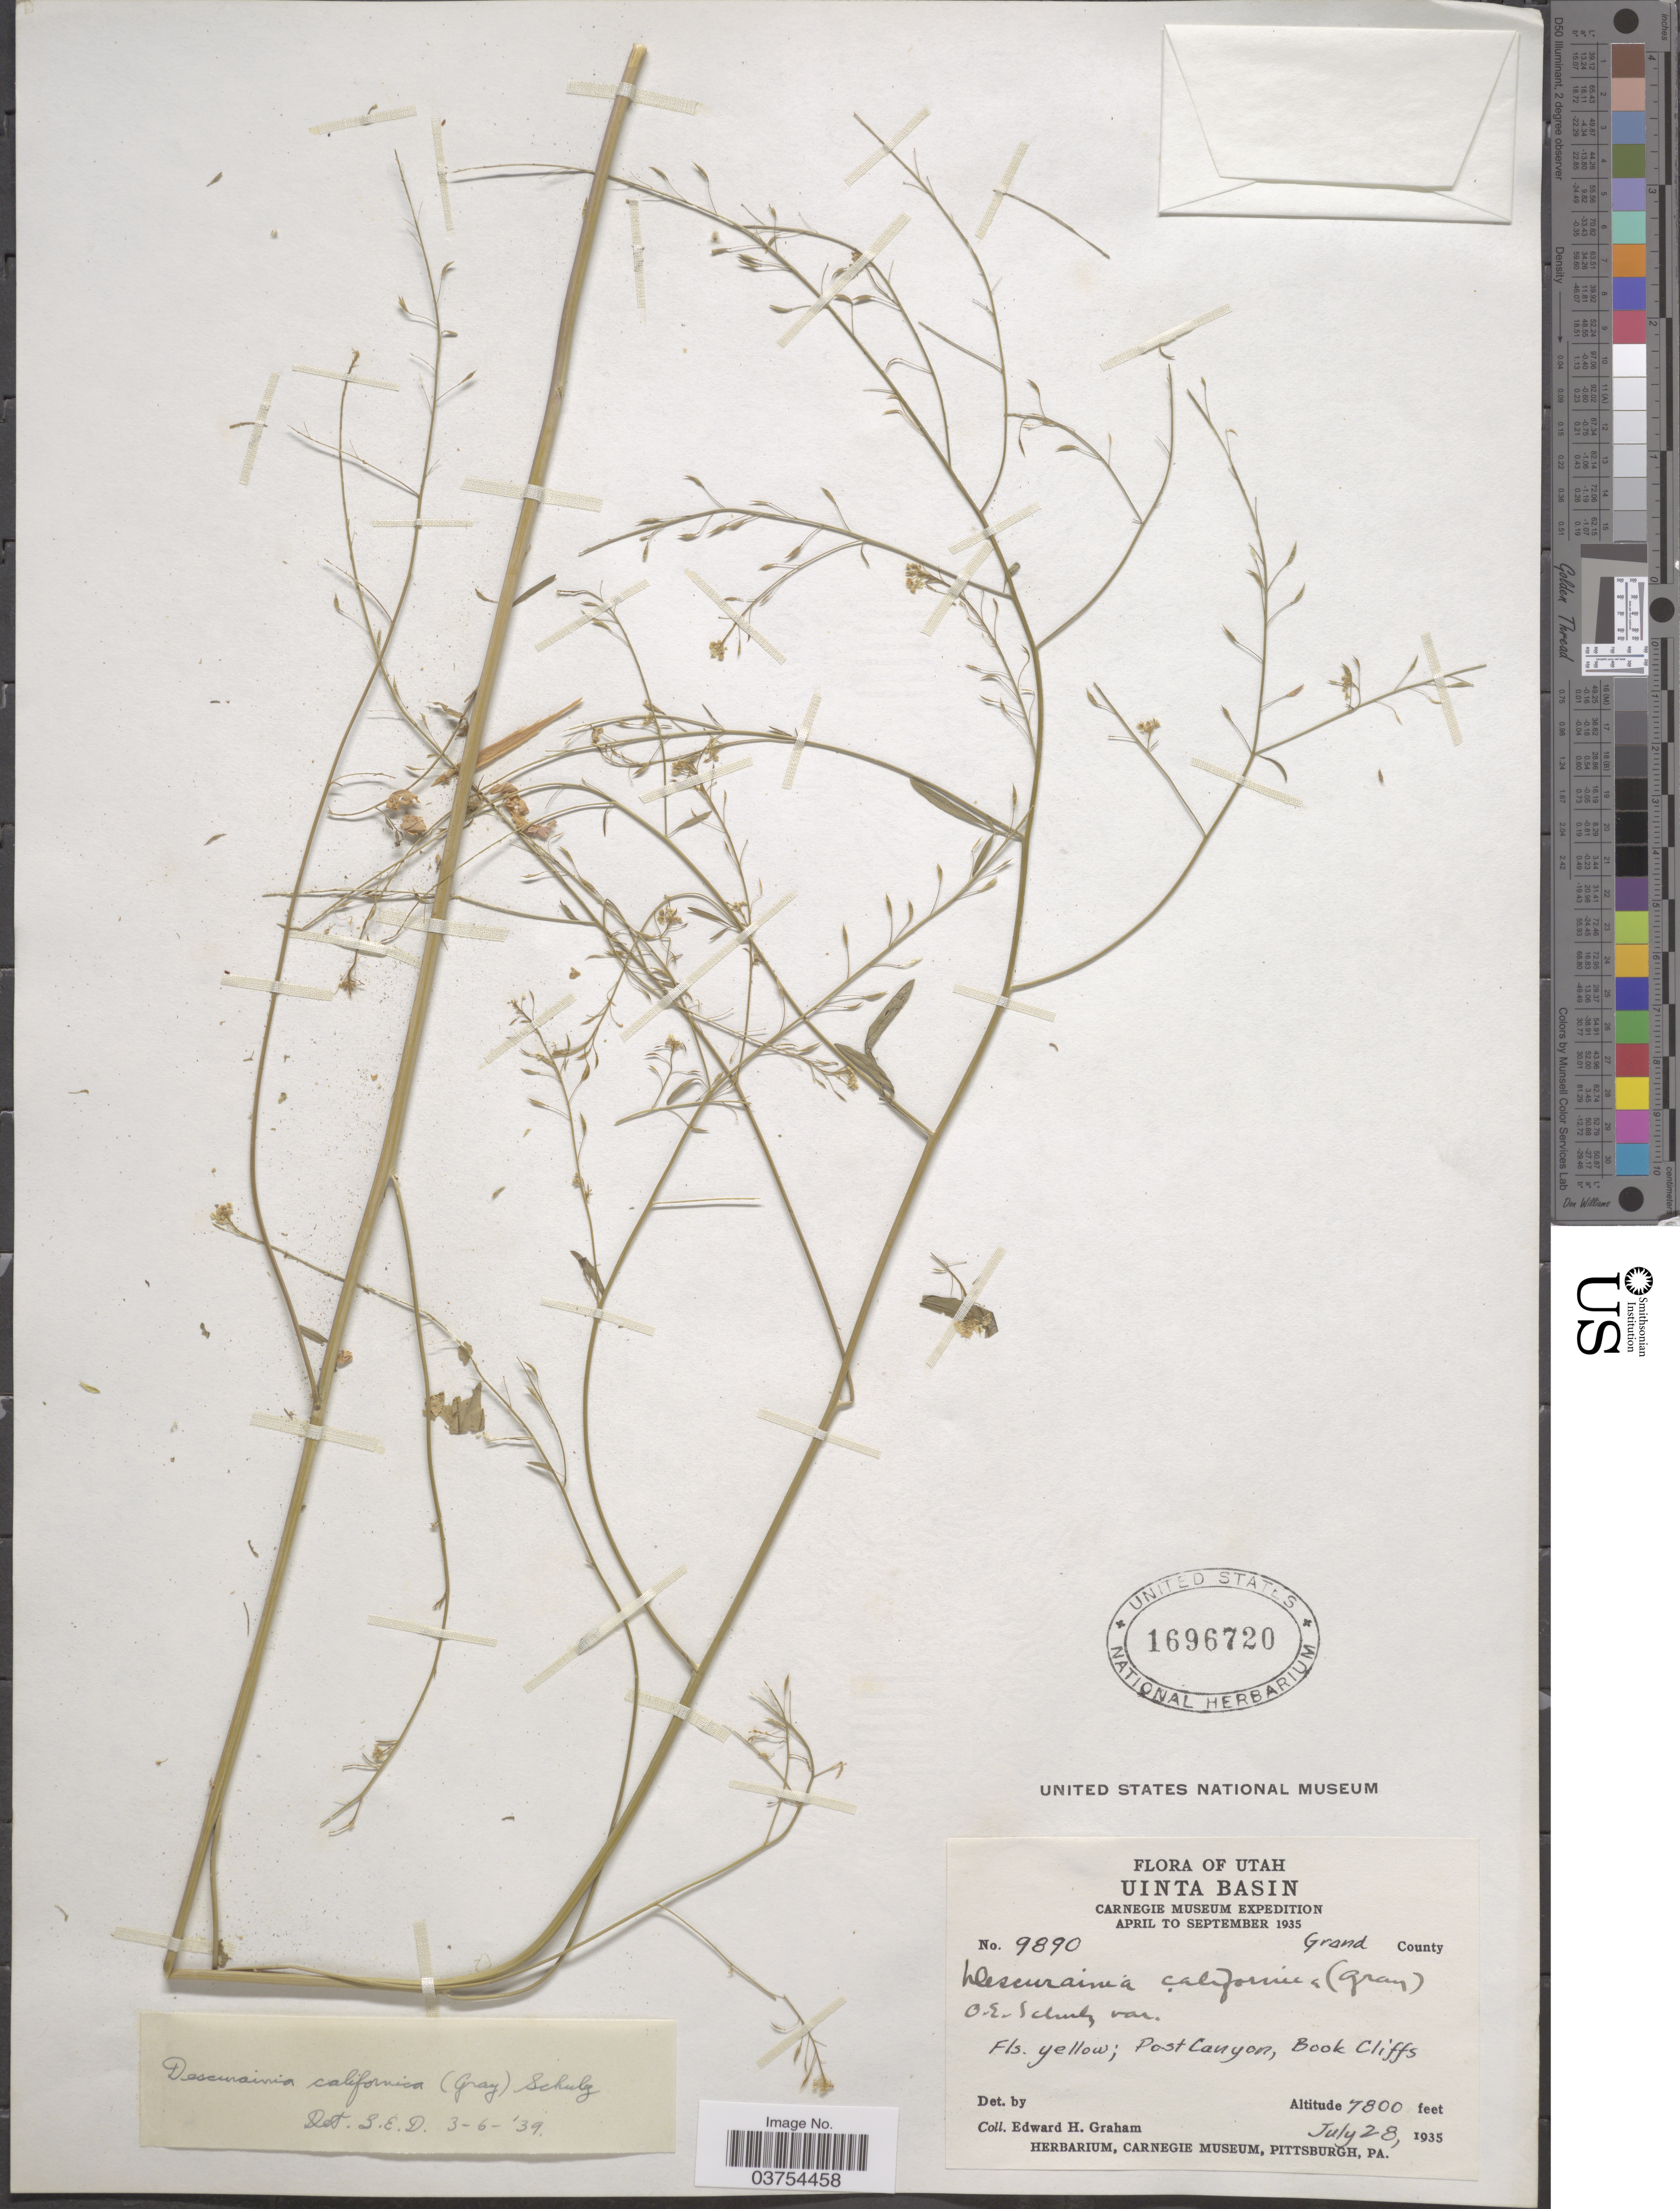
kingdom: Plantae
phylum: Tracheophyta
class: Magnoliopsida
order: Brassicales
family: Brassicaceae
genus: Descurainia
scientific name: Descurainia californica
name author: (A. Gray) O.E. Schulz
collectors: E. H. Graham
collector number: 9890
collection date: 1935-07-28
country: United States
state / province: Utah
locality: Uinta Basin. Grand County. Post Canyon, Book Cliffs.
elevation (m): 2377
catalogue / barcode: US 1696720